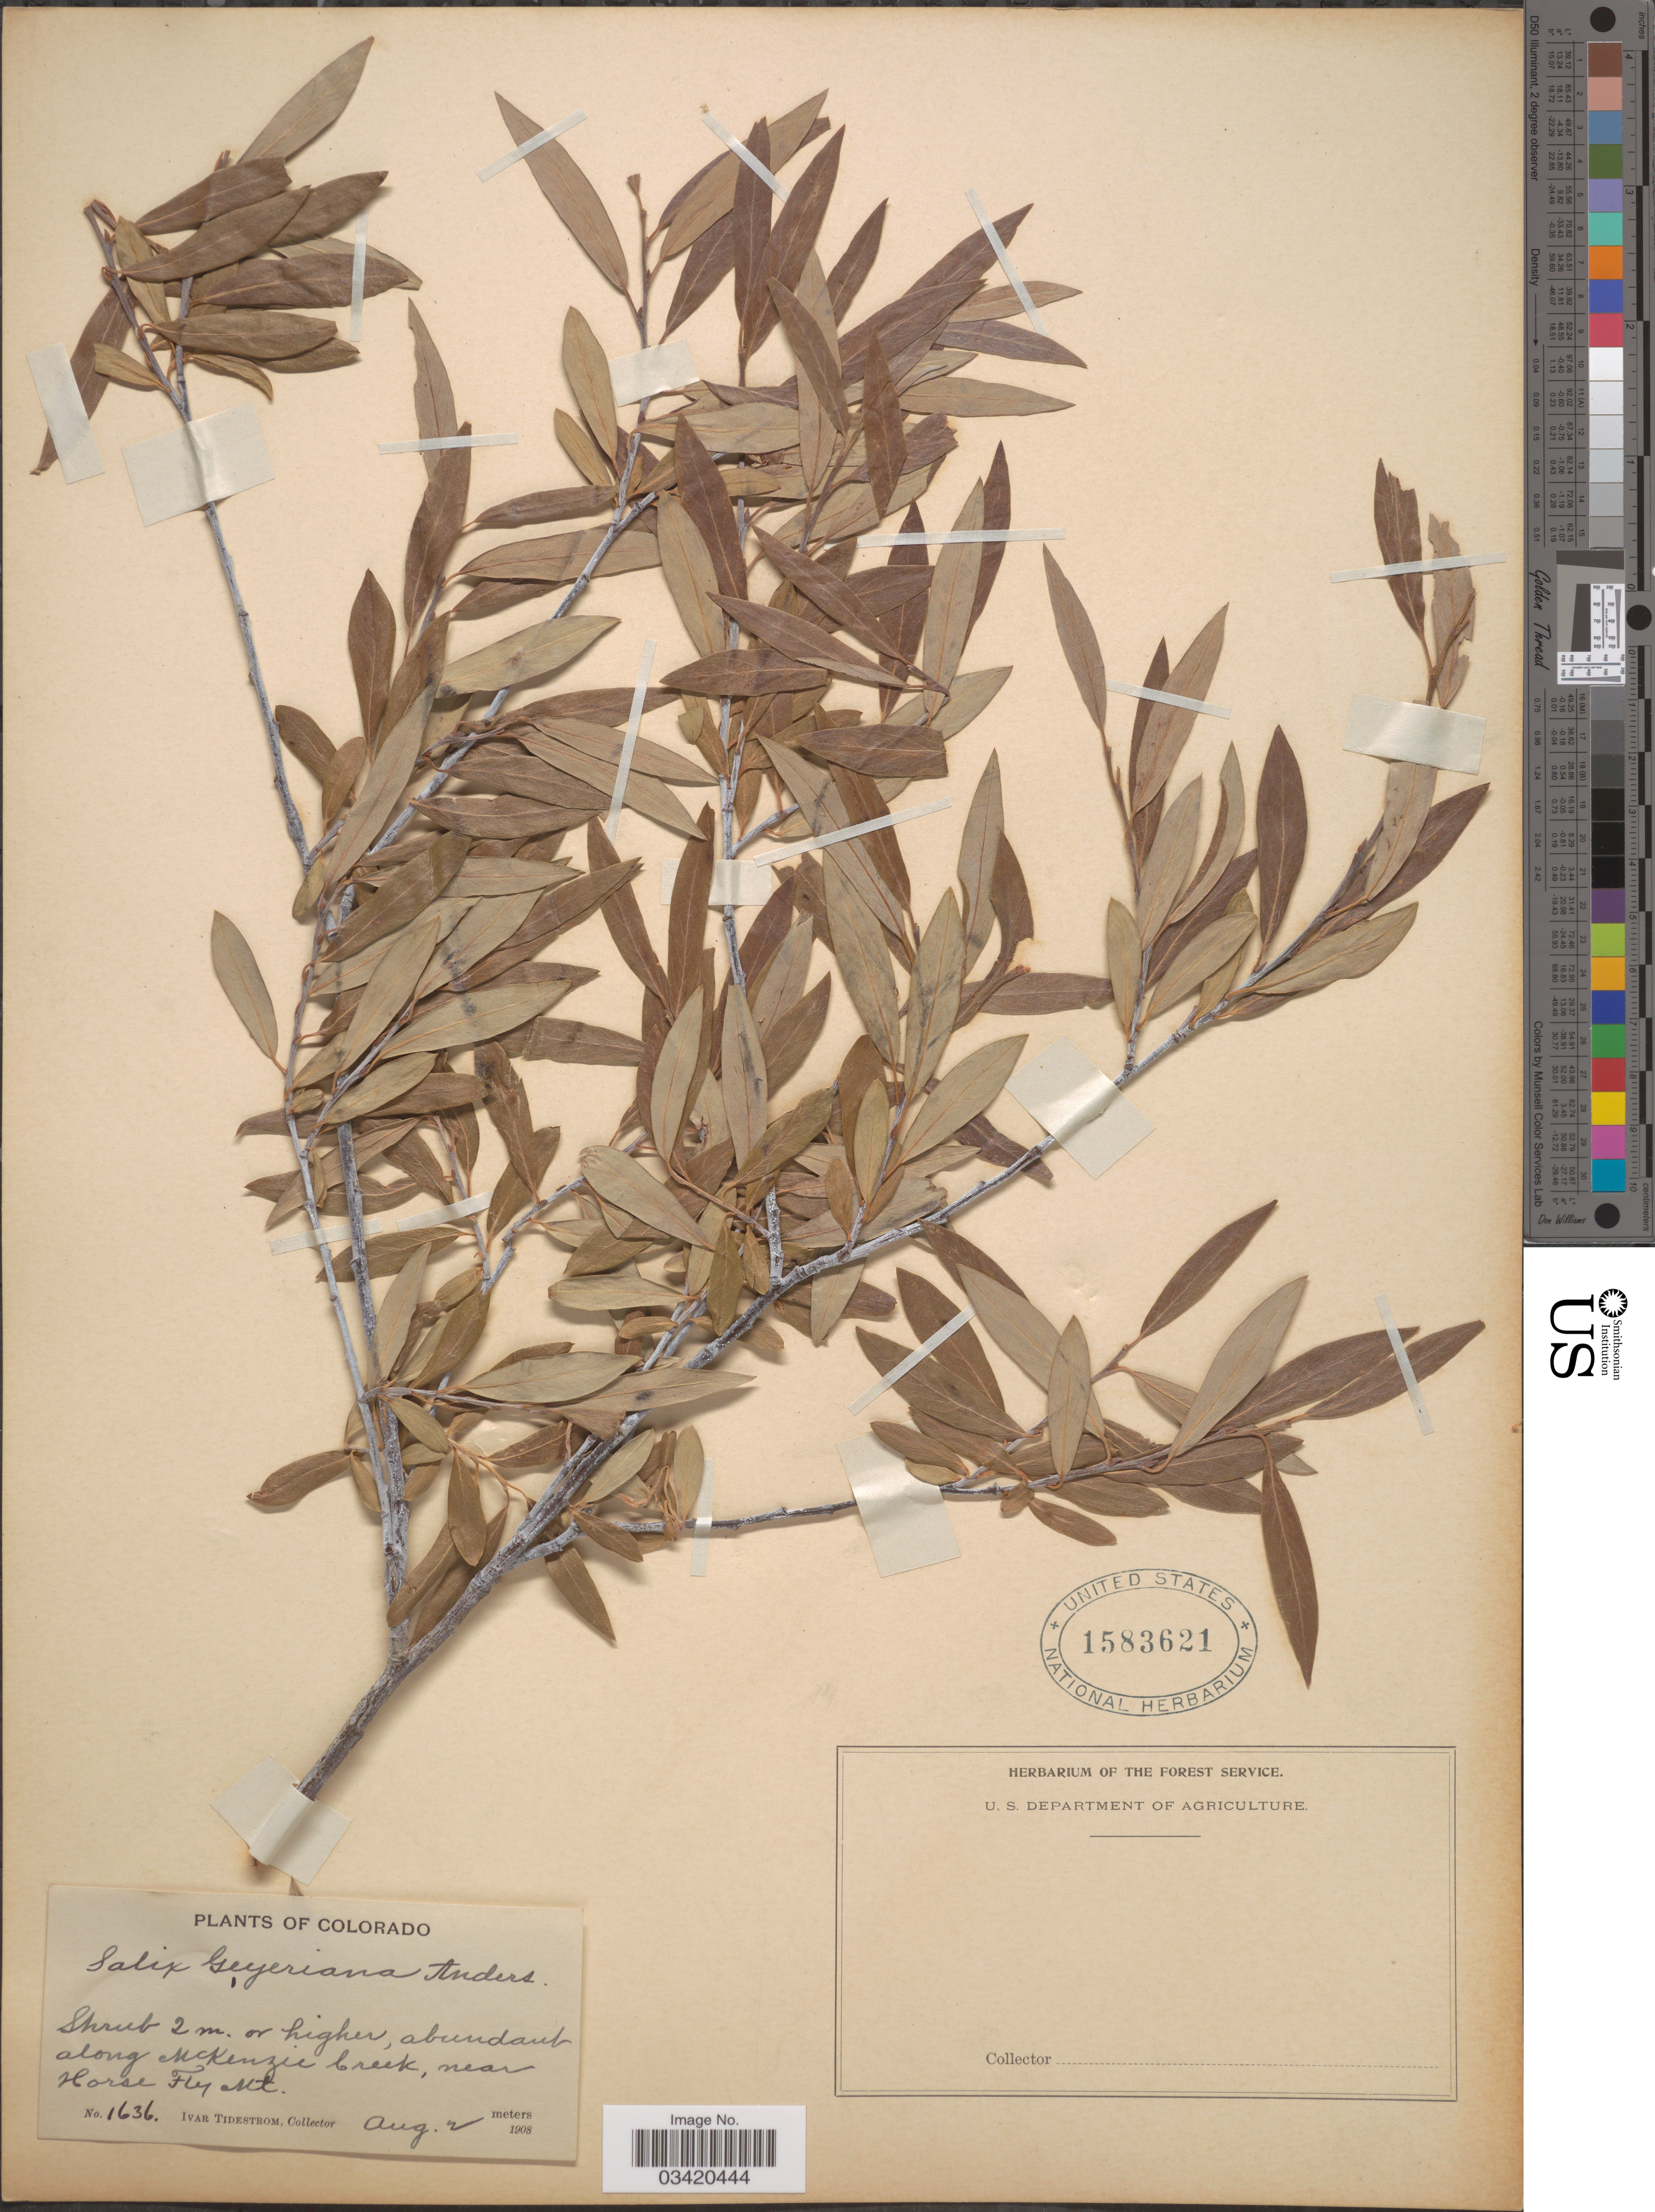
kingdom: Plantae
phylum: Tracheophyta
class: Magnoliopsida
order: Malpighiales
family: Salicaceae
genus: Salix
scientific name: Salix geyeriana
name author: Andersson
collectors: I. F. Tidestrom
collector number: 1636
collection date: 1908-08-02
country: United States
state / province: Colorado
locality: Abundant along McKenzie Creek, near Horse Fly Mt.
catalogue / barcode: US 1583621